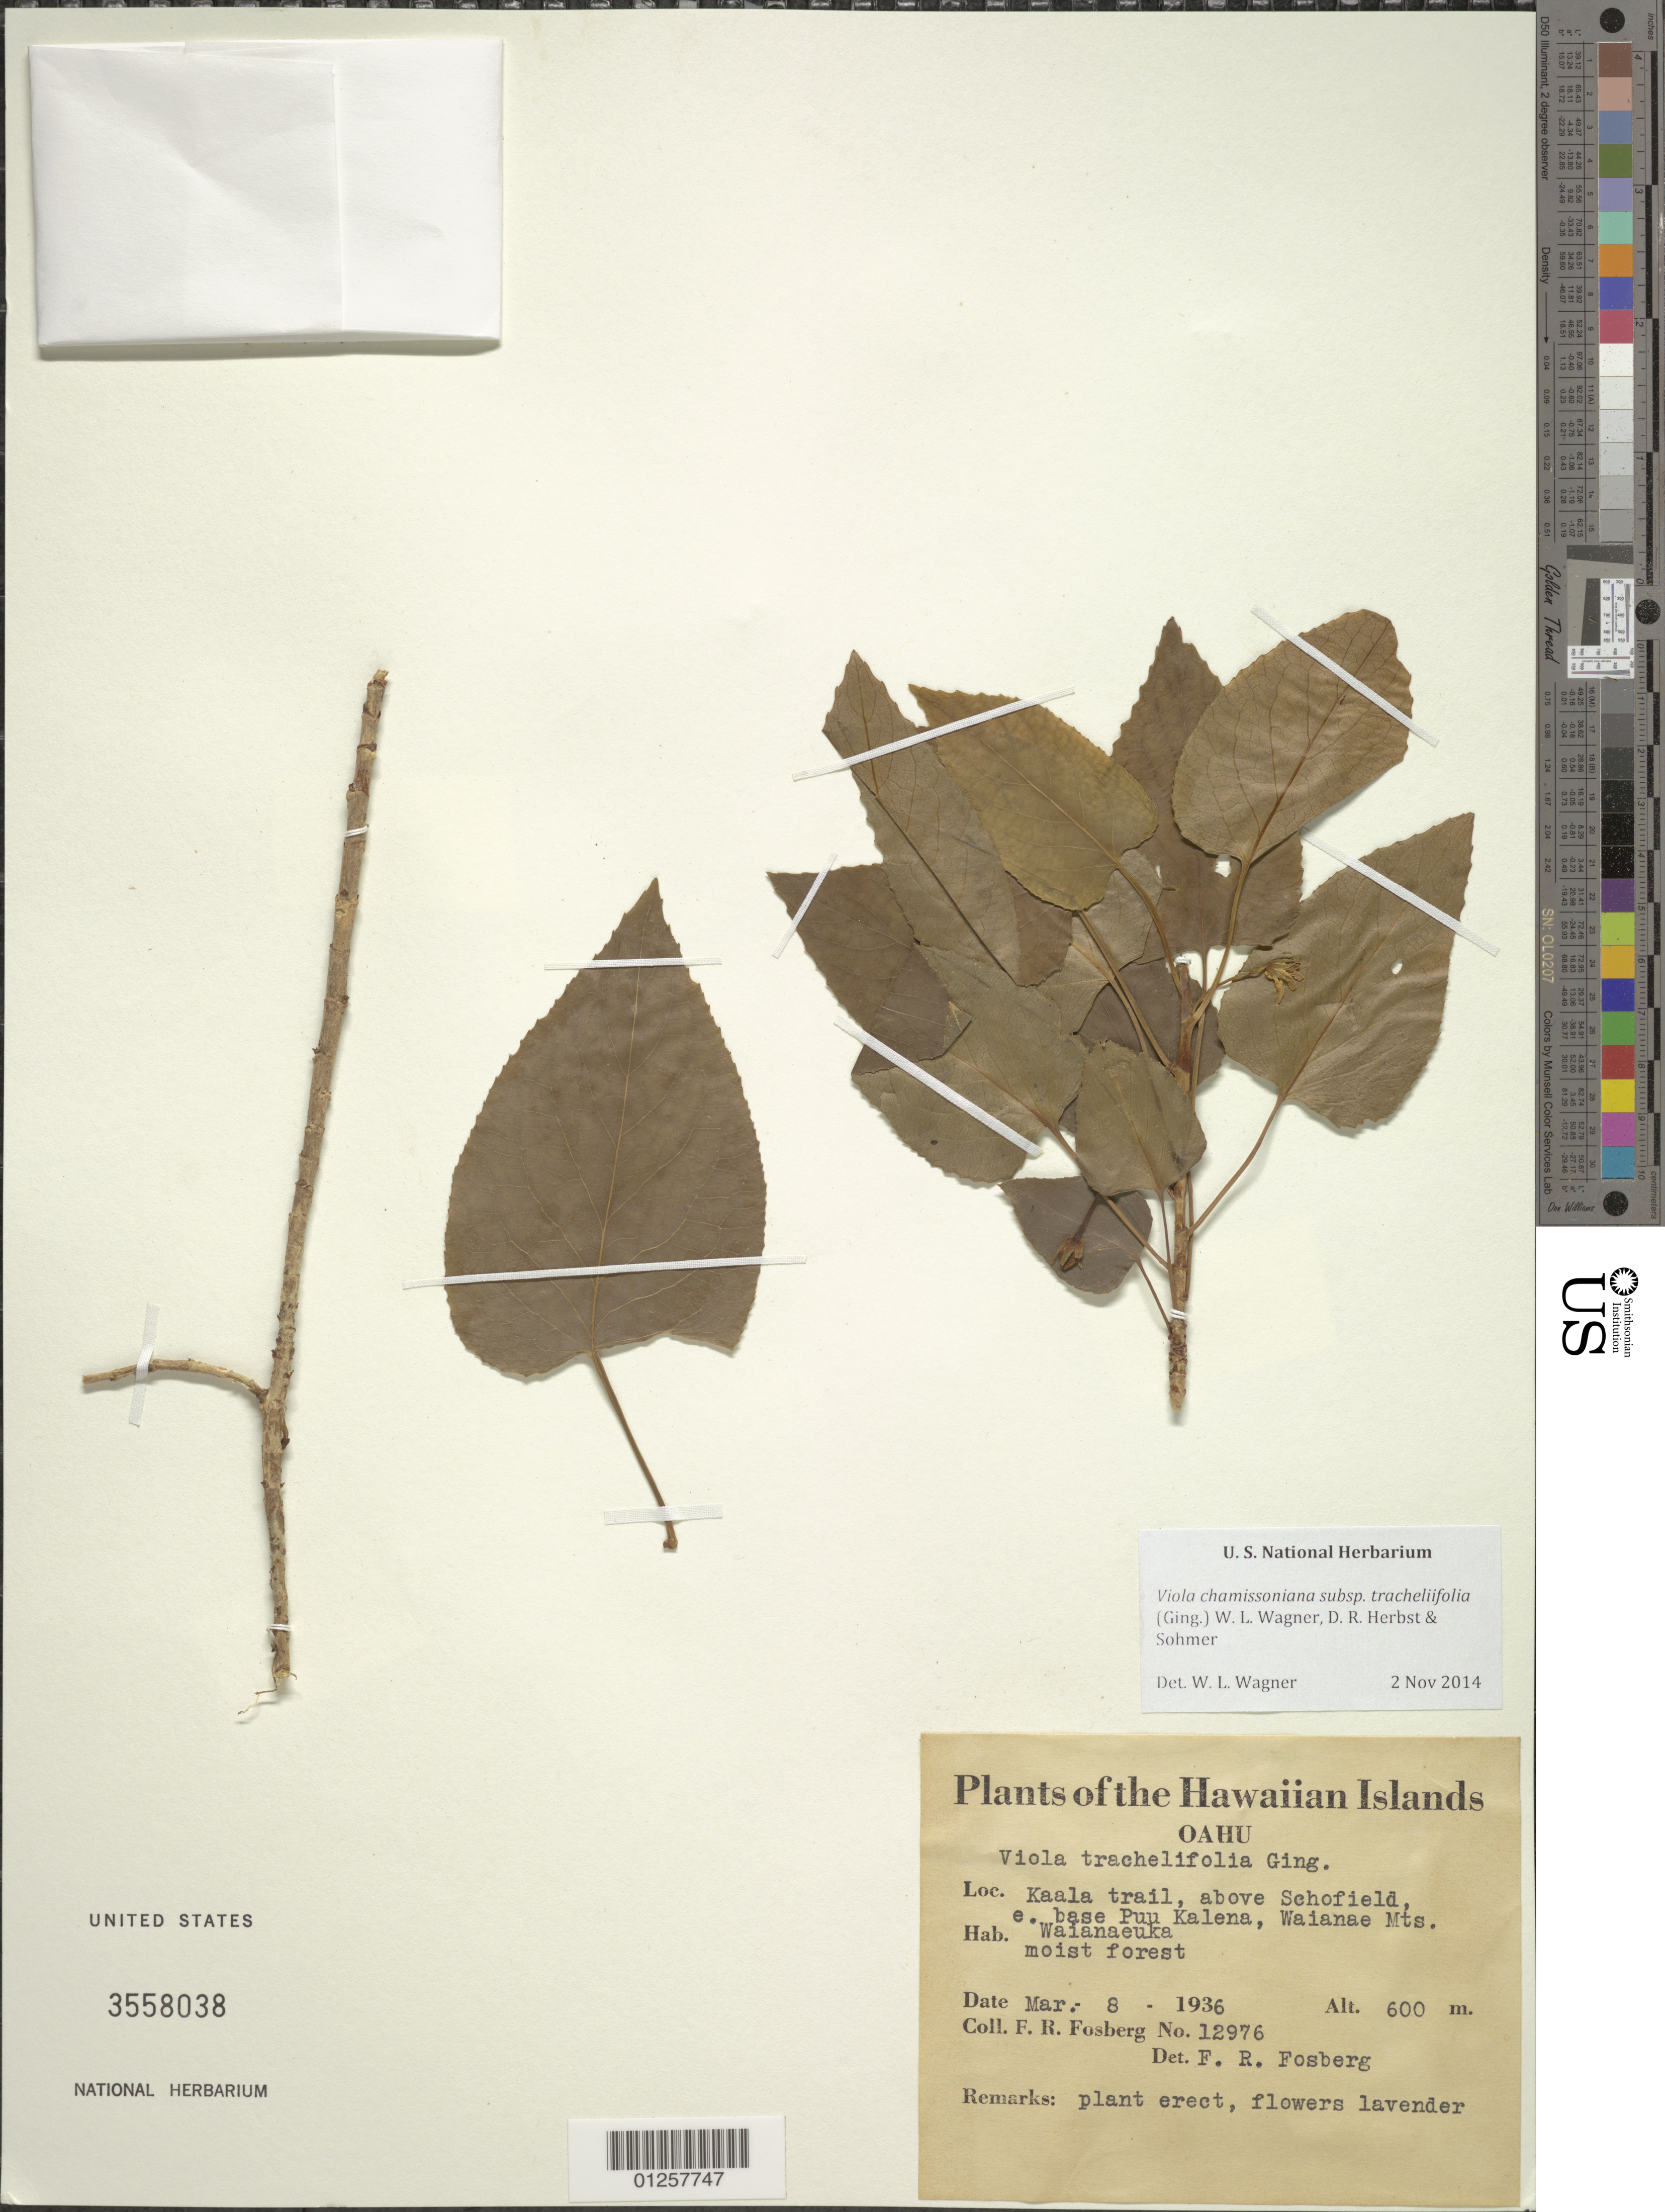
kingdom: Plantae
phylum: Tracheophyta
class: Magnoliopsida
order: Malpighiales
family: Violaceae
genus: Viola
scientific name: Viola chamissoniana subsp. tracheliifolia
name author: (Ging.) W.L. Wagner et al.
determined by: Wagner, W. L., (BOT), Smithsonian Institution - National Museum of Natural History (UNITED STATES)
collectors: F. R. Fosberg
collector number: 12976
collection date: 1936-03-08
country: United States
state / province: Hawaii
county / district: Honolulu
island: Oahu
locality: Kaala Trail above Schofield, e. base Puu Kalena, Waianae Mountains, Waianaeuka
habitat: Moist forest.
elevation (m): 600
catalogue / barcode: US 3558038